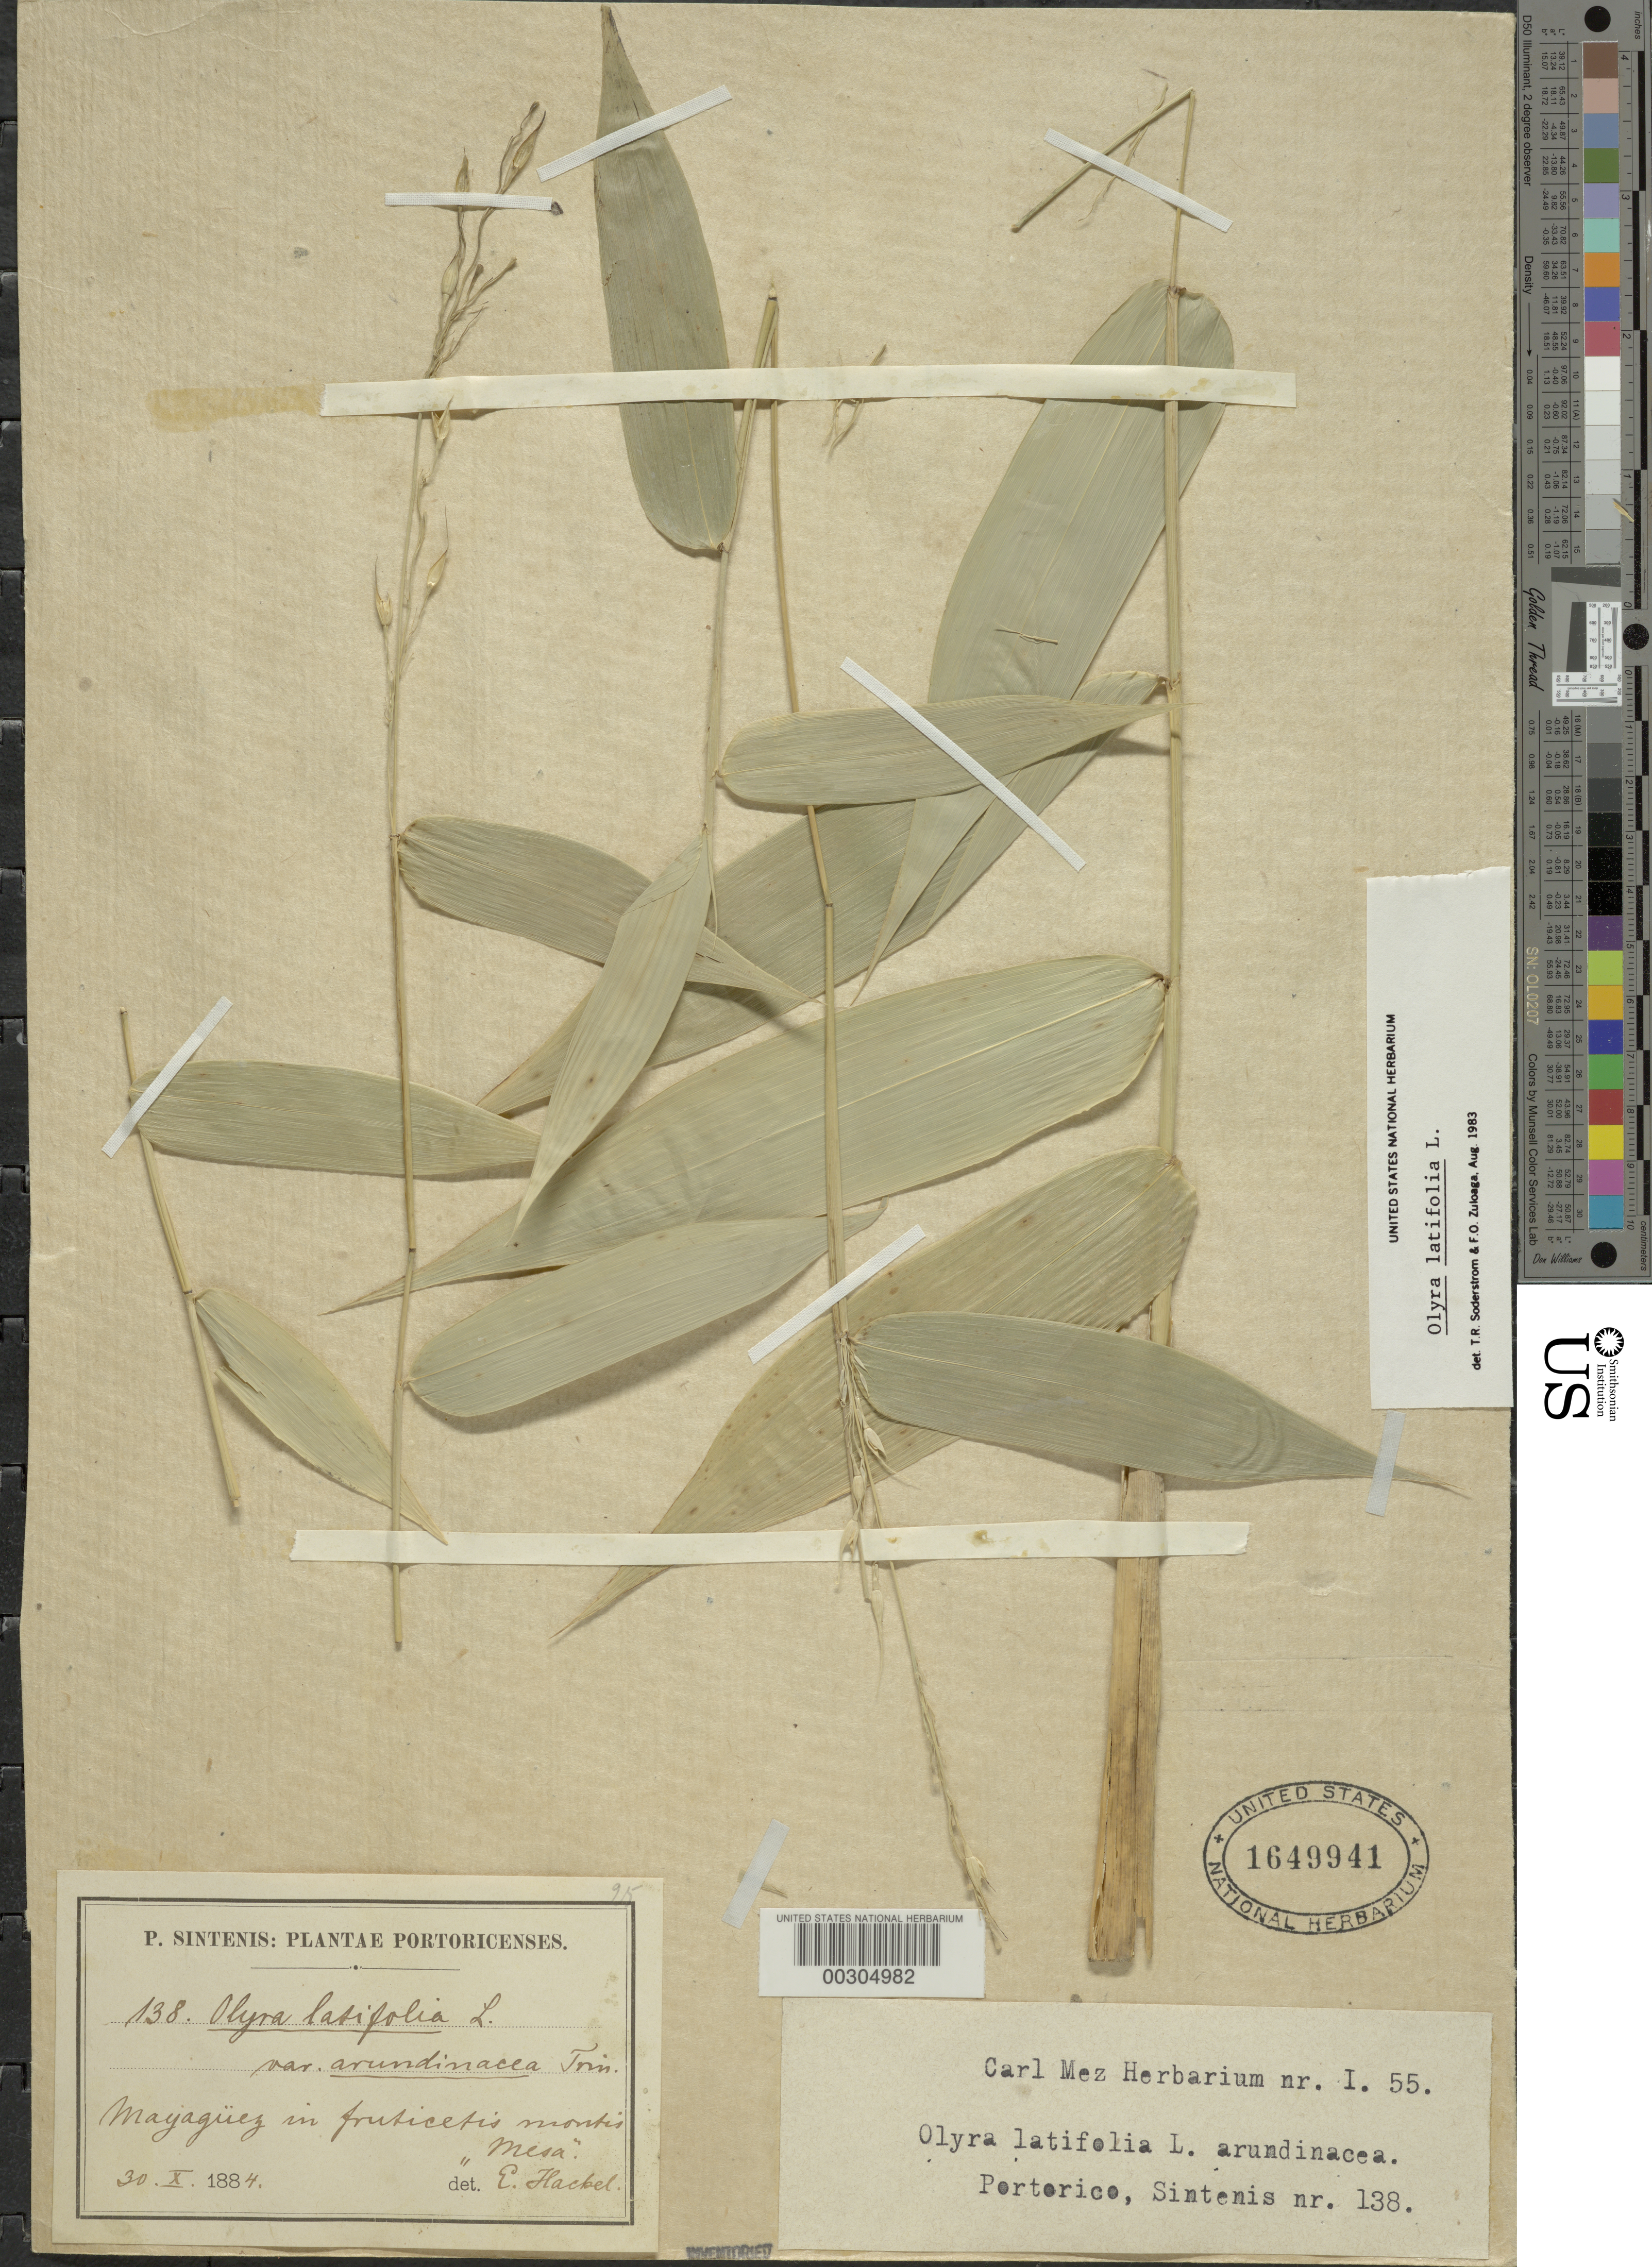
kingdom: Plantae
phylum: Tracheophyta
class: Liliopsida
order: Poales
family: Poaceae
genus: Olyra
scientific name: Olyra latifolia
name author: L.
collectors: P. Sintenis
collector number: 138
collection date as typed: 30 Oct 1884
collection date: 1884-10-30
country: Puerto Rico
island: Greater Antilles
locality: Mayaguez.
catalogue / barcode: US 1649941